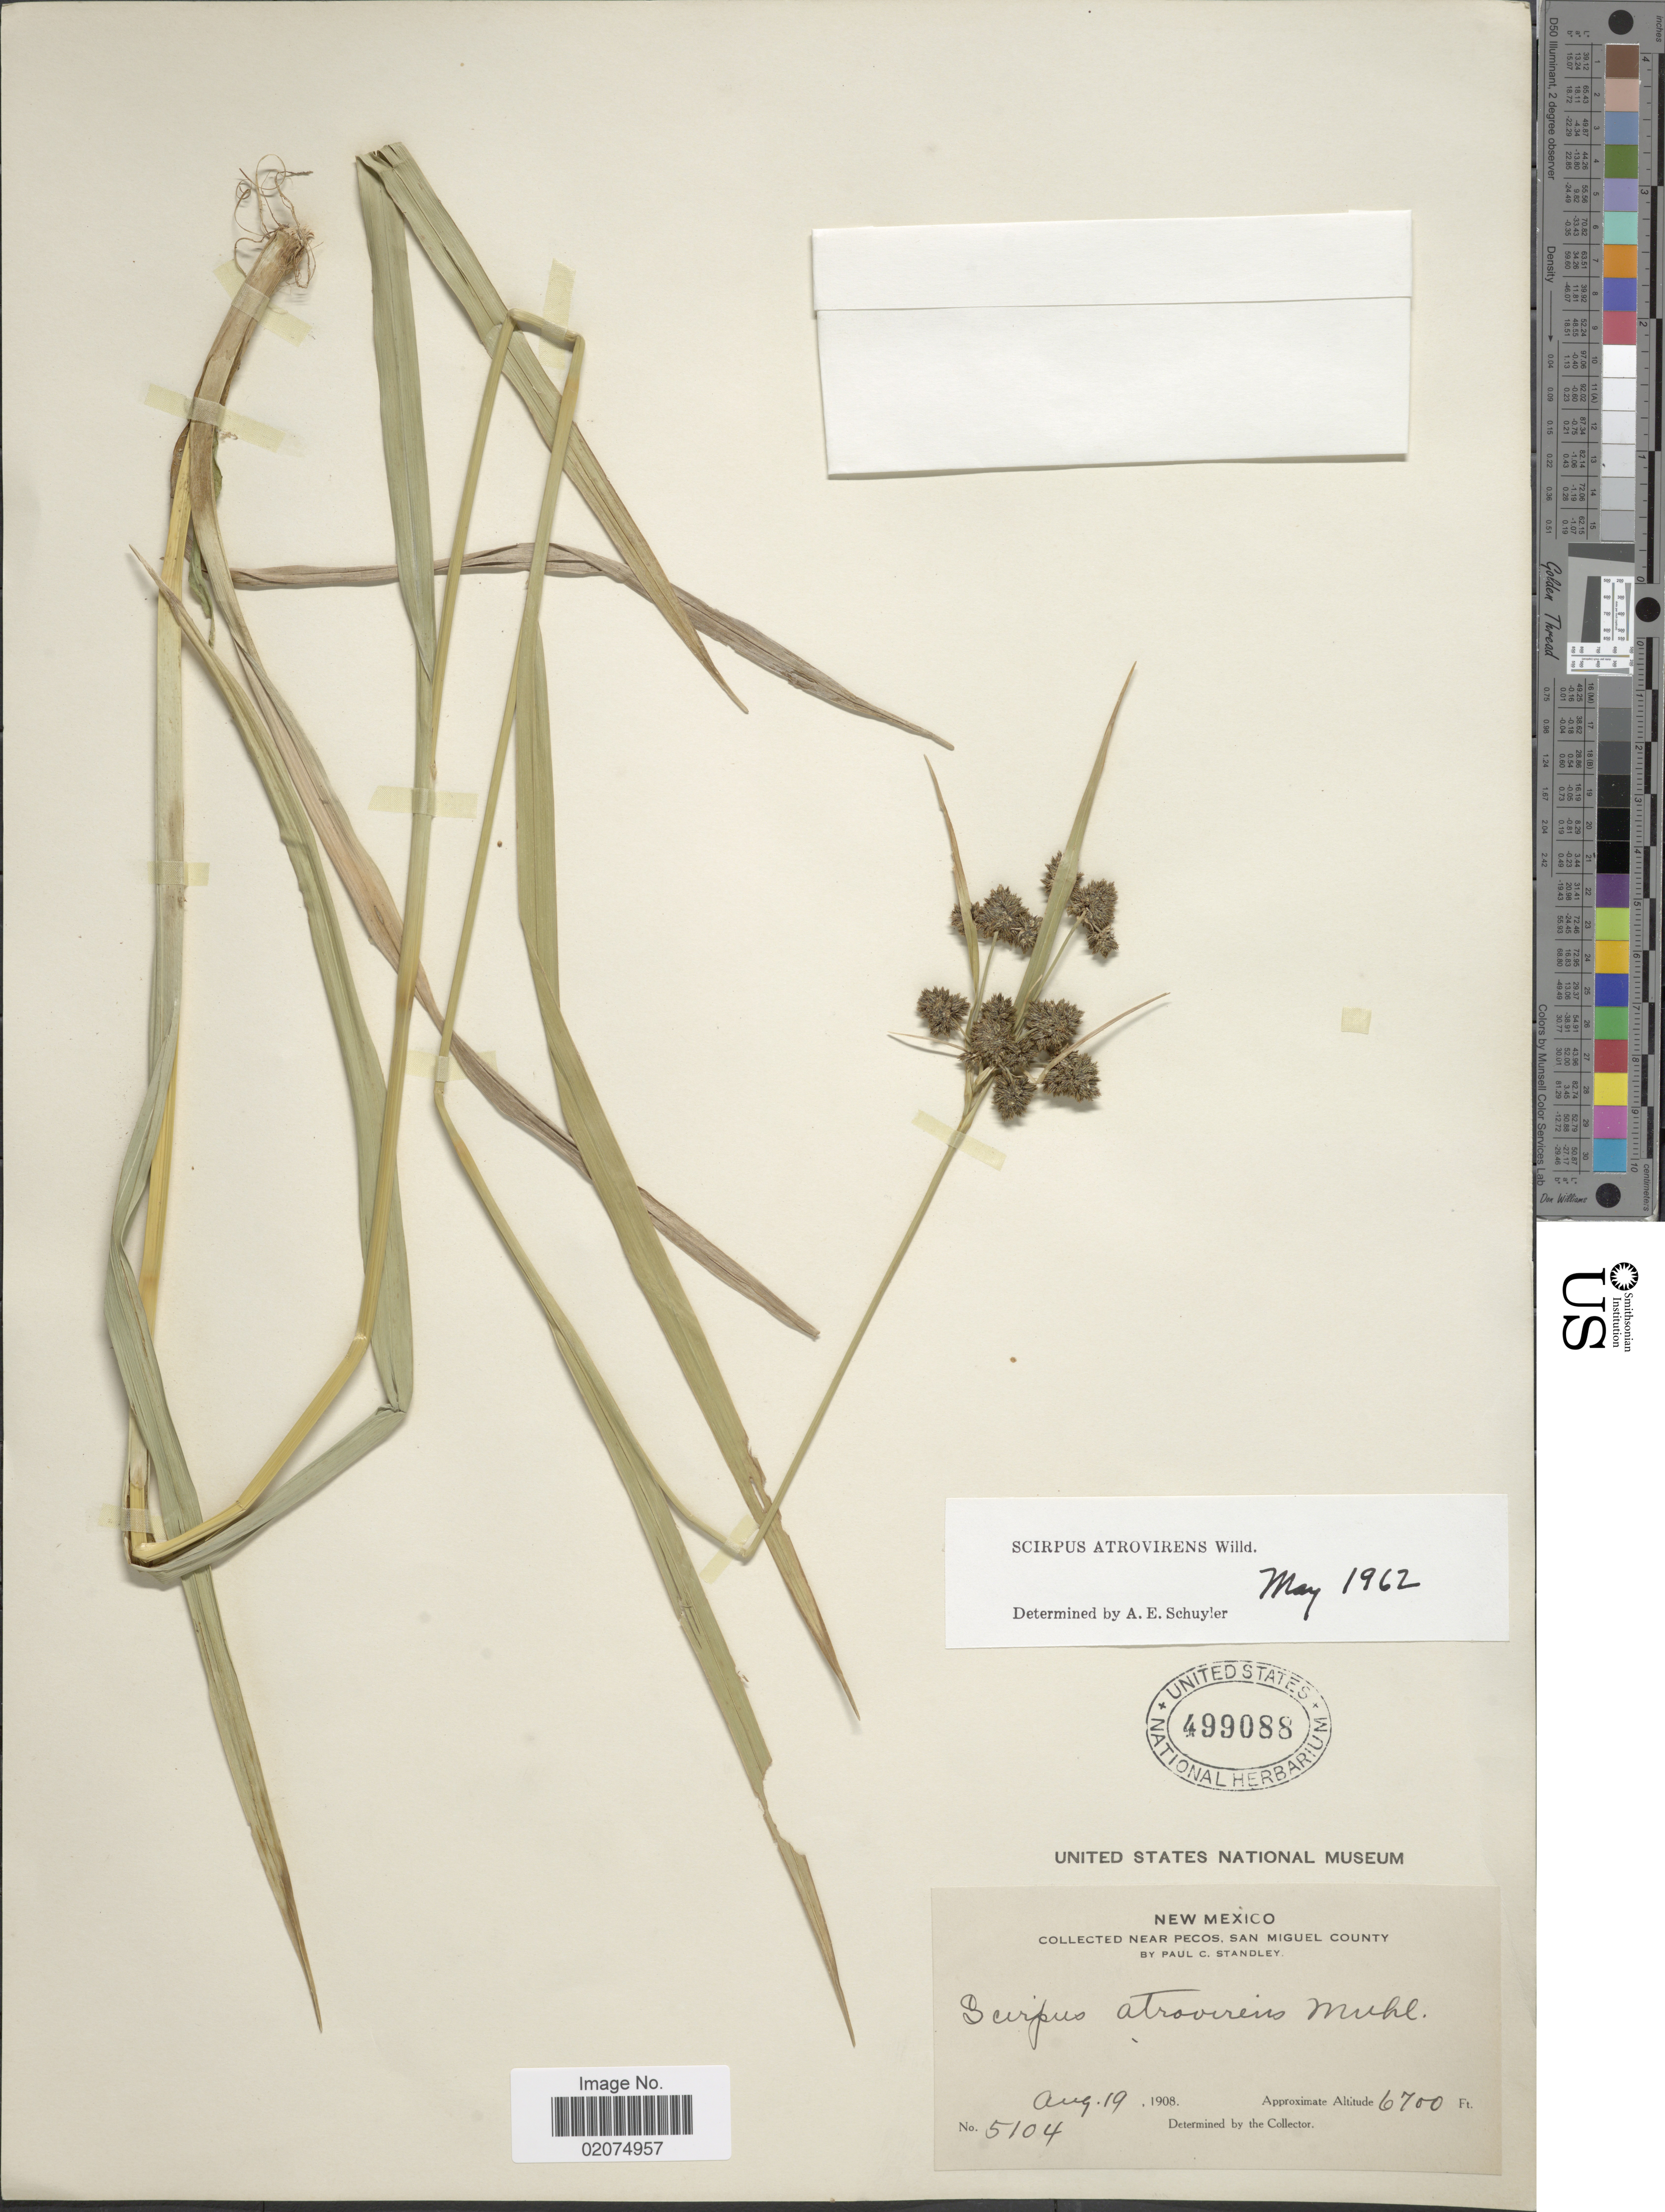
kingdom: Plantae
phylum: Tracheophyta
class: Liliopsida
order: Poales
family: Cyperaceae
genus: Scirpus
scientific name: Scirpus atrovirens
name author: Willd.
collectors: P. C. Standley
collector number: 5104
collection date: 1908-08-19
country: United States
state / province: New Mexico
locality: Near Pecos, San Miguel County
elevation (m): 2042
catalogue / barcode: US 499088